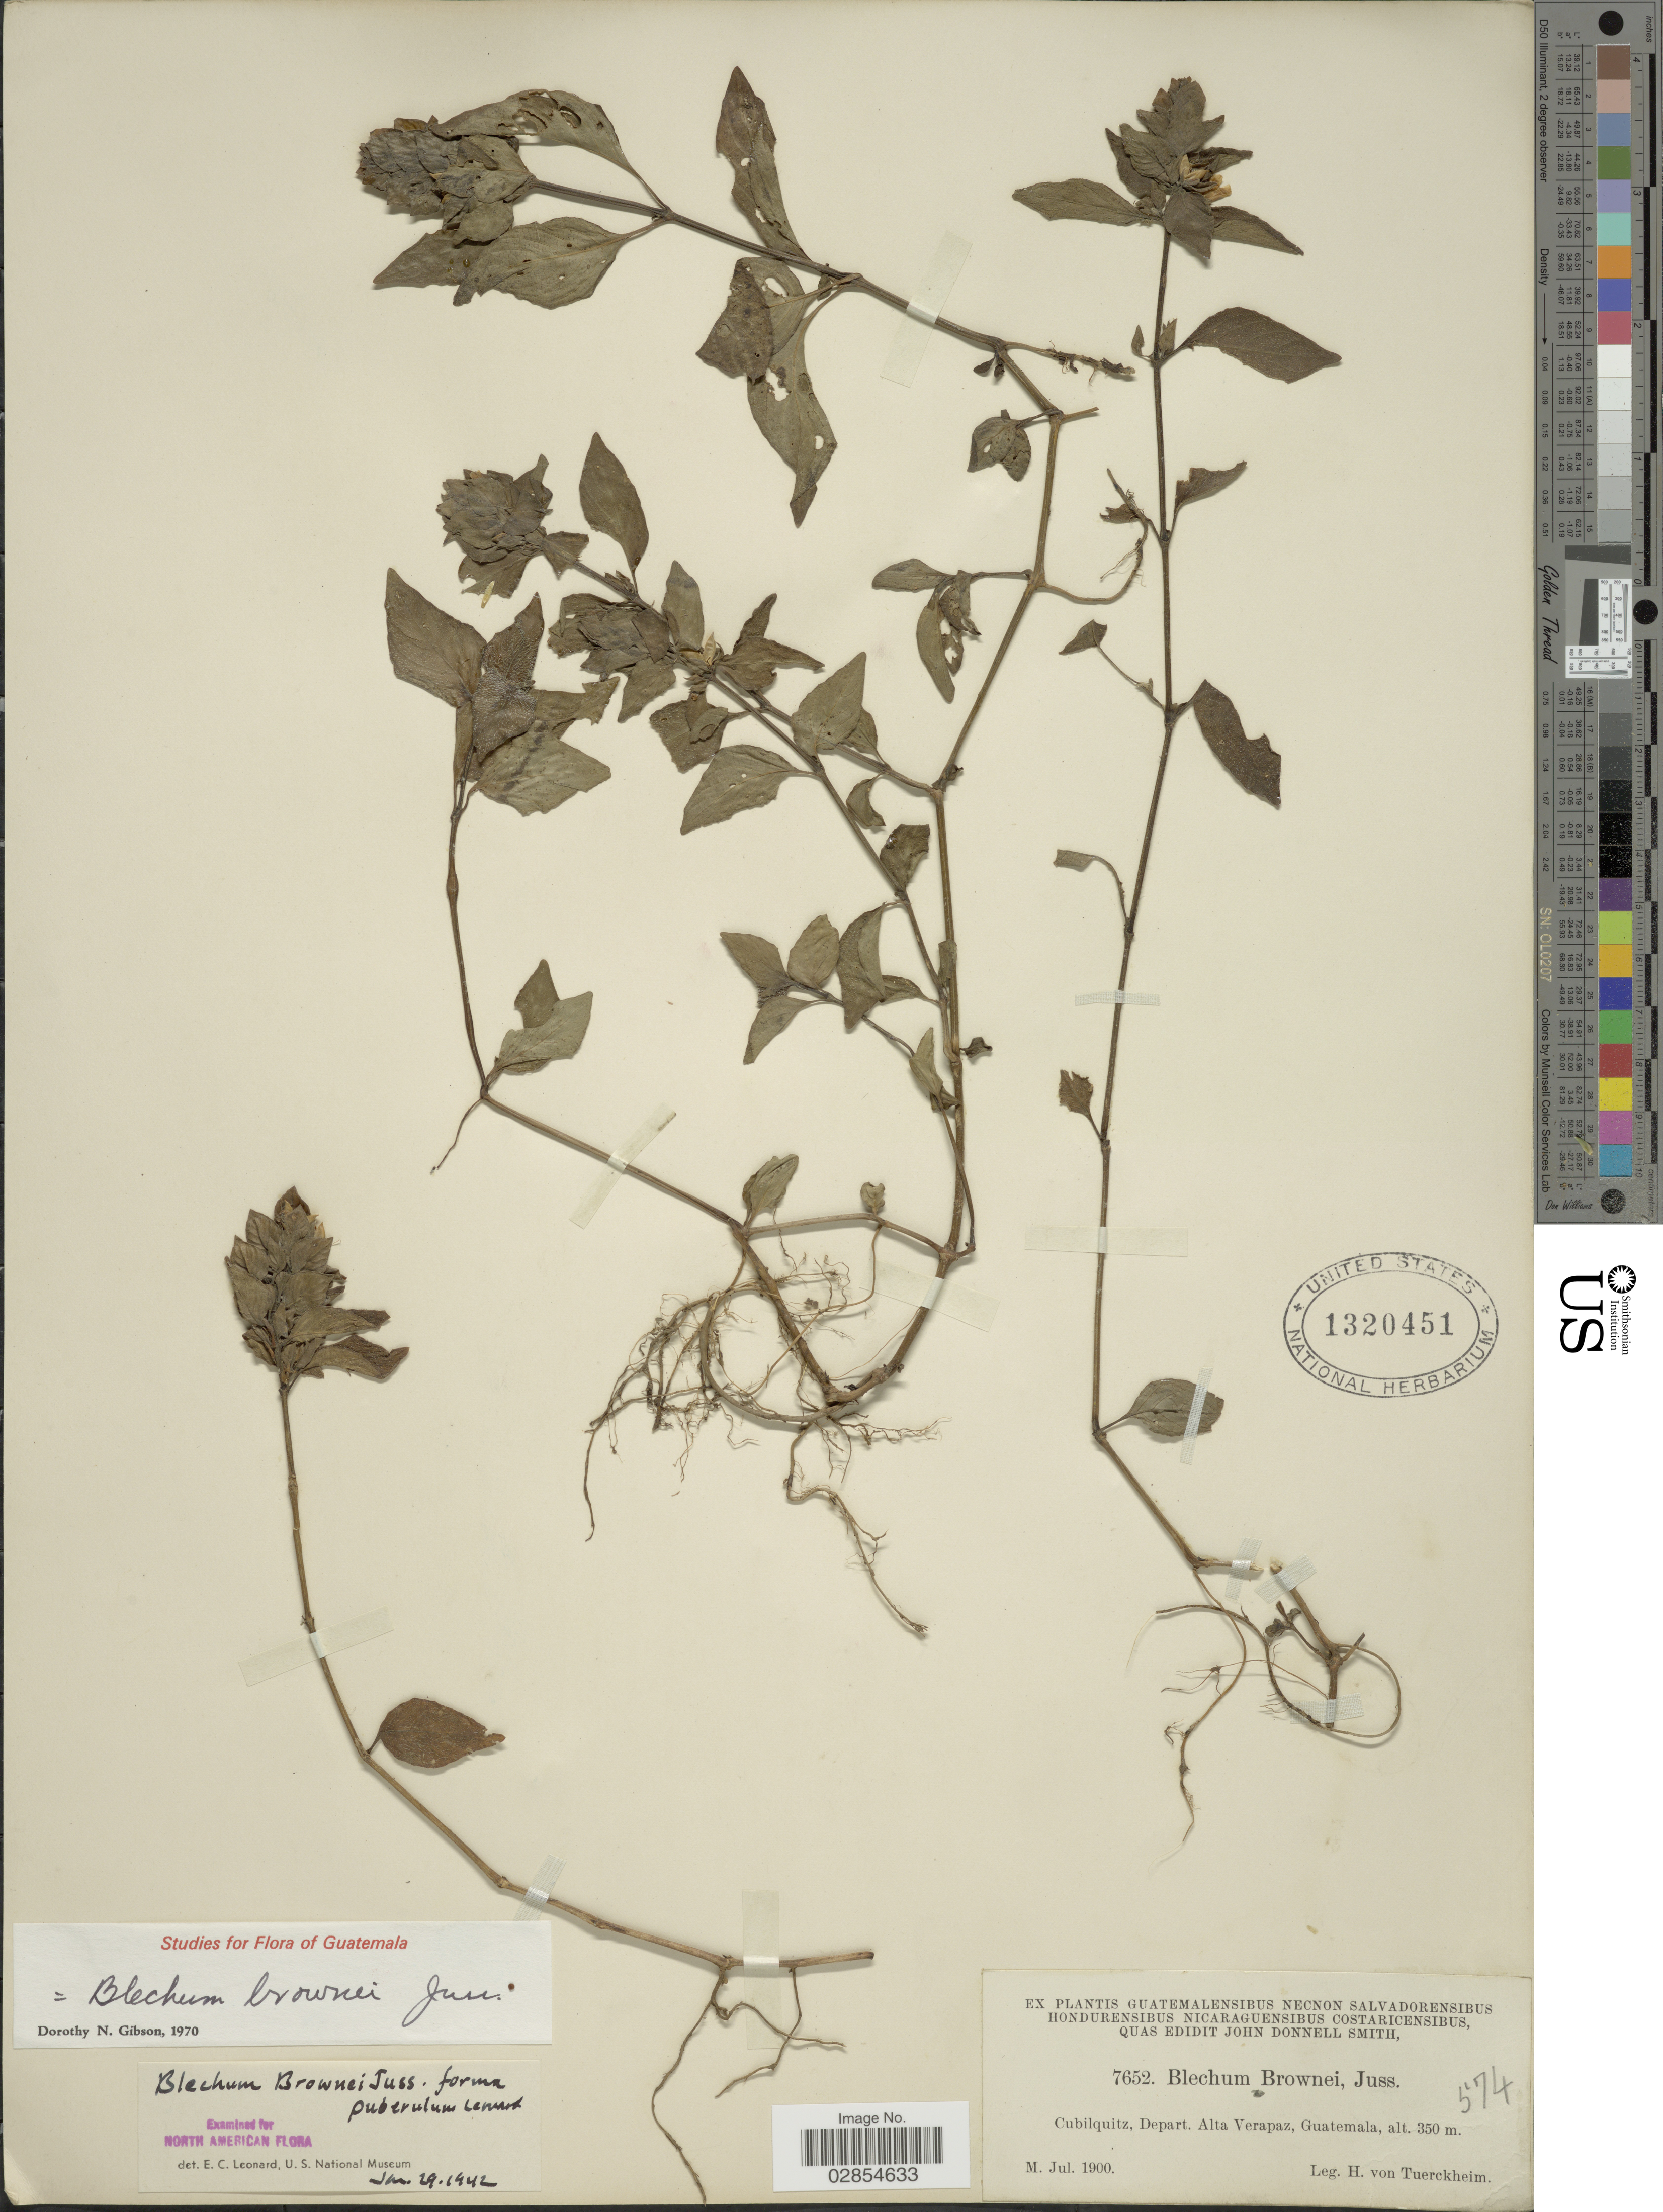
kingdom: Plantae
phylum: Tracheophyta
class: Magnoliopsida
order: Lamiales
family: Acanthaceae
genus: Blechum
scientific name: Blechum pyramidatum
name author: (Lam.) Urb.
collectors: H. von Türckheim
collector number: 7652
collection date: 1900-07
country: Guatemala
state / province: Alta Verapaz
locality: Cubilquitz, Depart. Alta Verapaz.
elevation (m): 350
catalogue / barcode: US 1320451